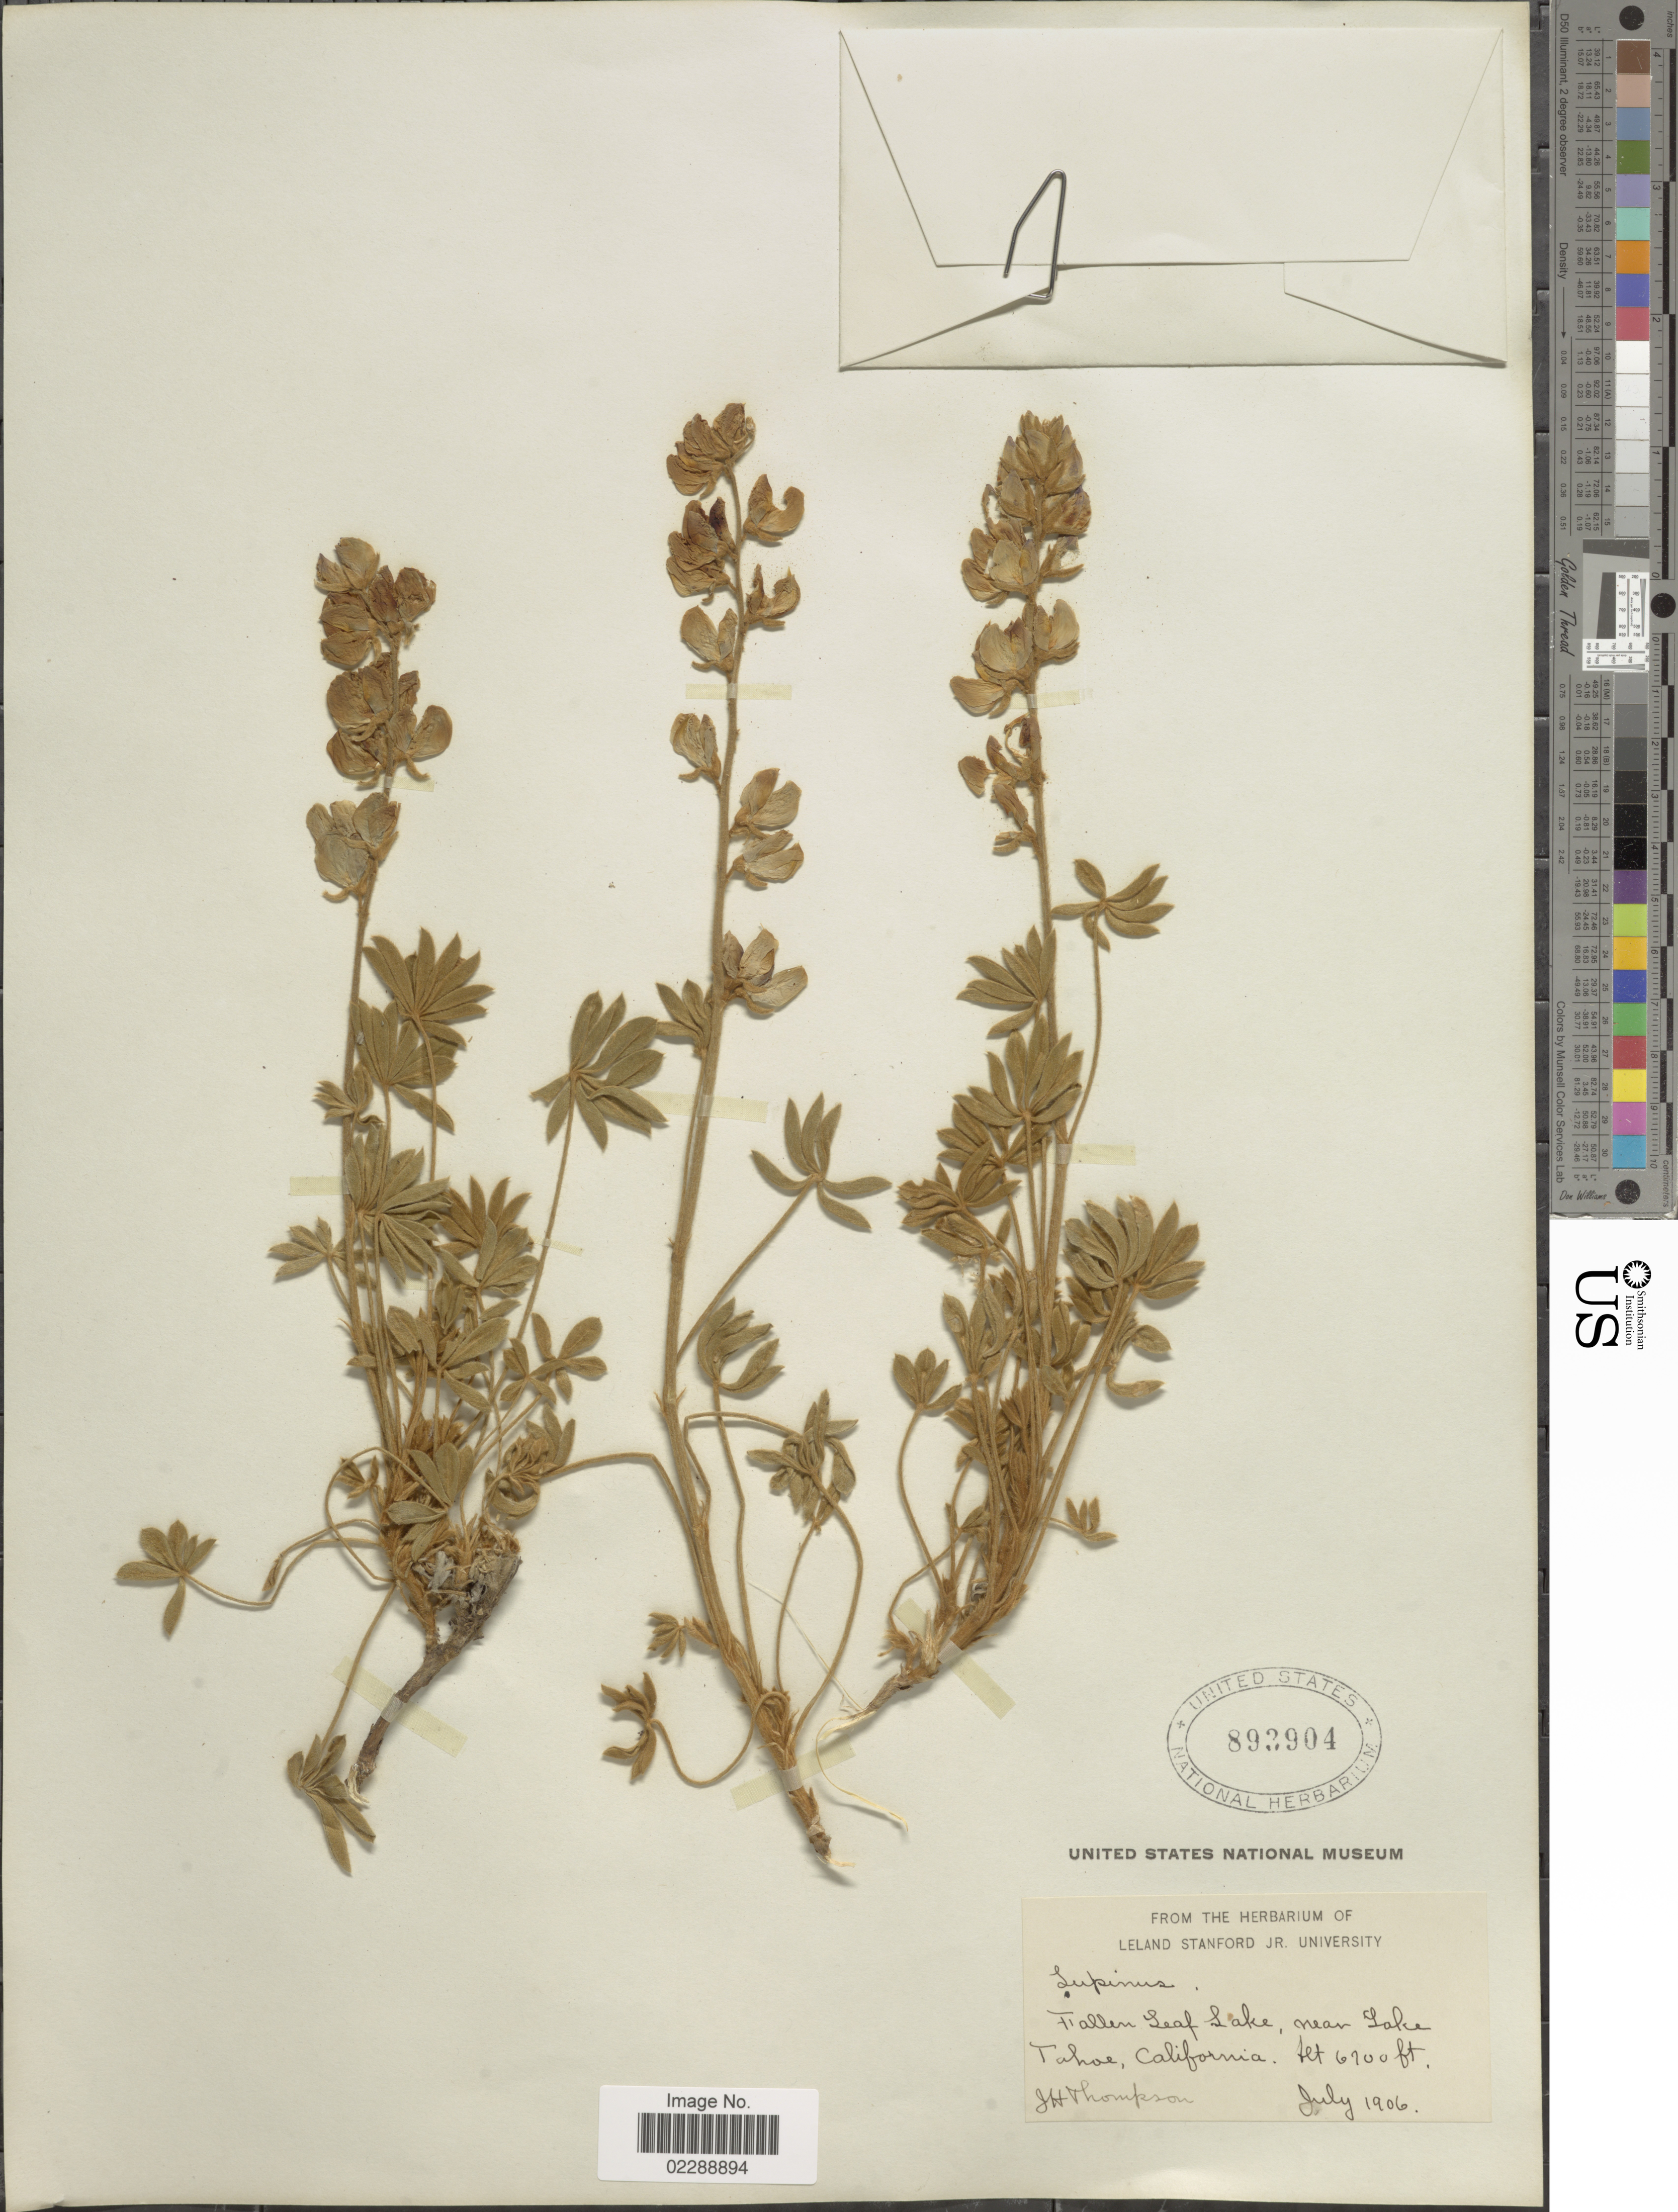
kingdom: Plantae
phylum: Tracheophyta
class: Magnoliopsida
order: Fabales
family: Fabaceae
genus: Lupinus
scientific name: Lupinus sp.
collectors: J. Thompson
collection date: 1906-07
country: United States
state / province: California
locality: Fallen Leaf Lake, near Lake Tahoe, California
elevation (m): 2042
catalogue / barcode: US 893904